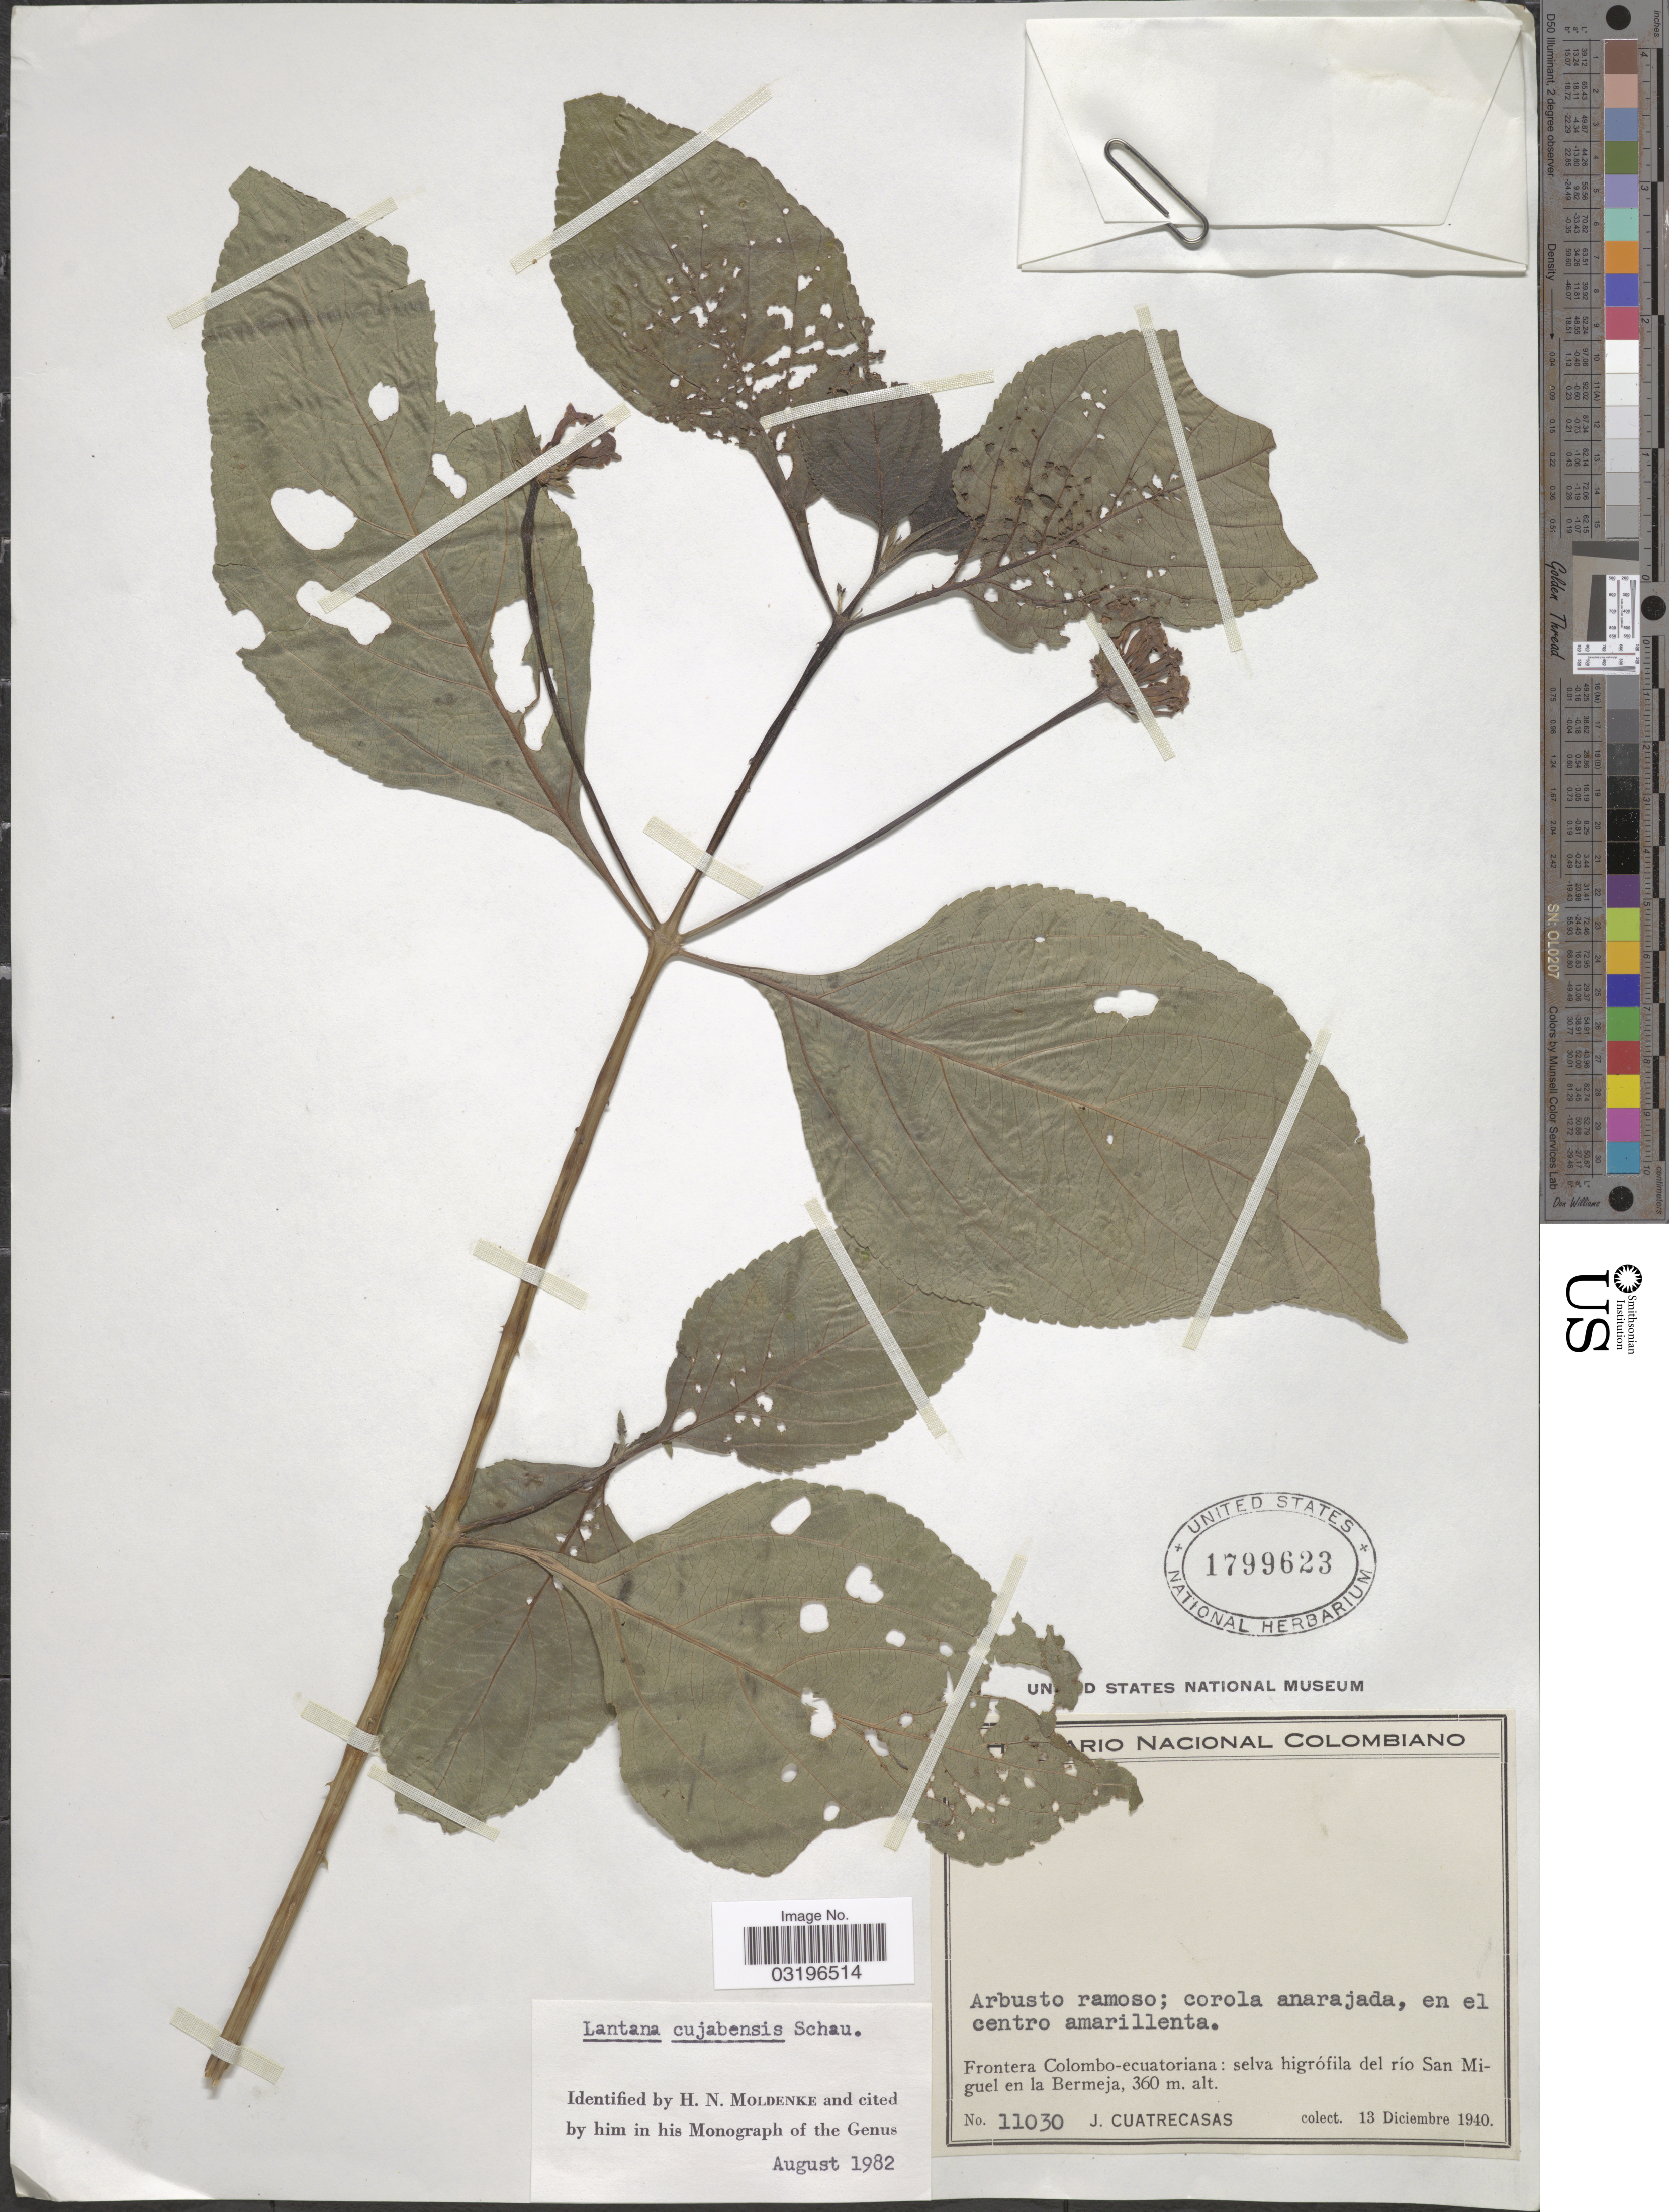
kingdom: Plantae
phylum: Tracheophyta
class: Magnoliopsida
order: Lamiales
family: Verbenaceae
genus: Lantana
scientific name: Lantana cujabensis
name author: Schau.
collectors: J. Cuatrecasas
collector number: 11030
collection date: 1940-12-13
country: Colombia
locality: Frontera Colombo-ecuatoriana: selva higrófila del río San Miguel de la Bermeja.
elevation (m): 360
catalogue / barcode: US 1799623